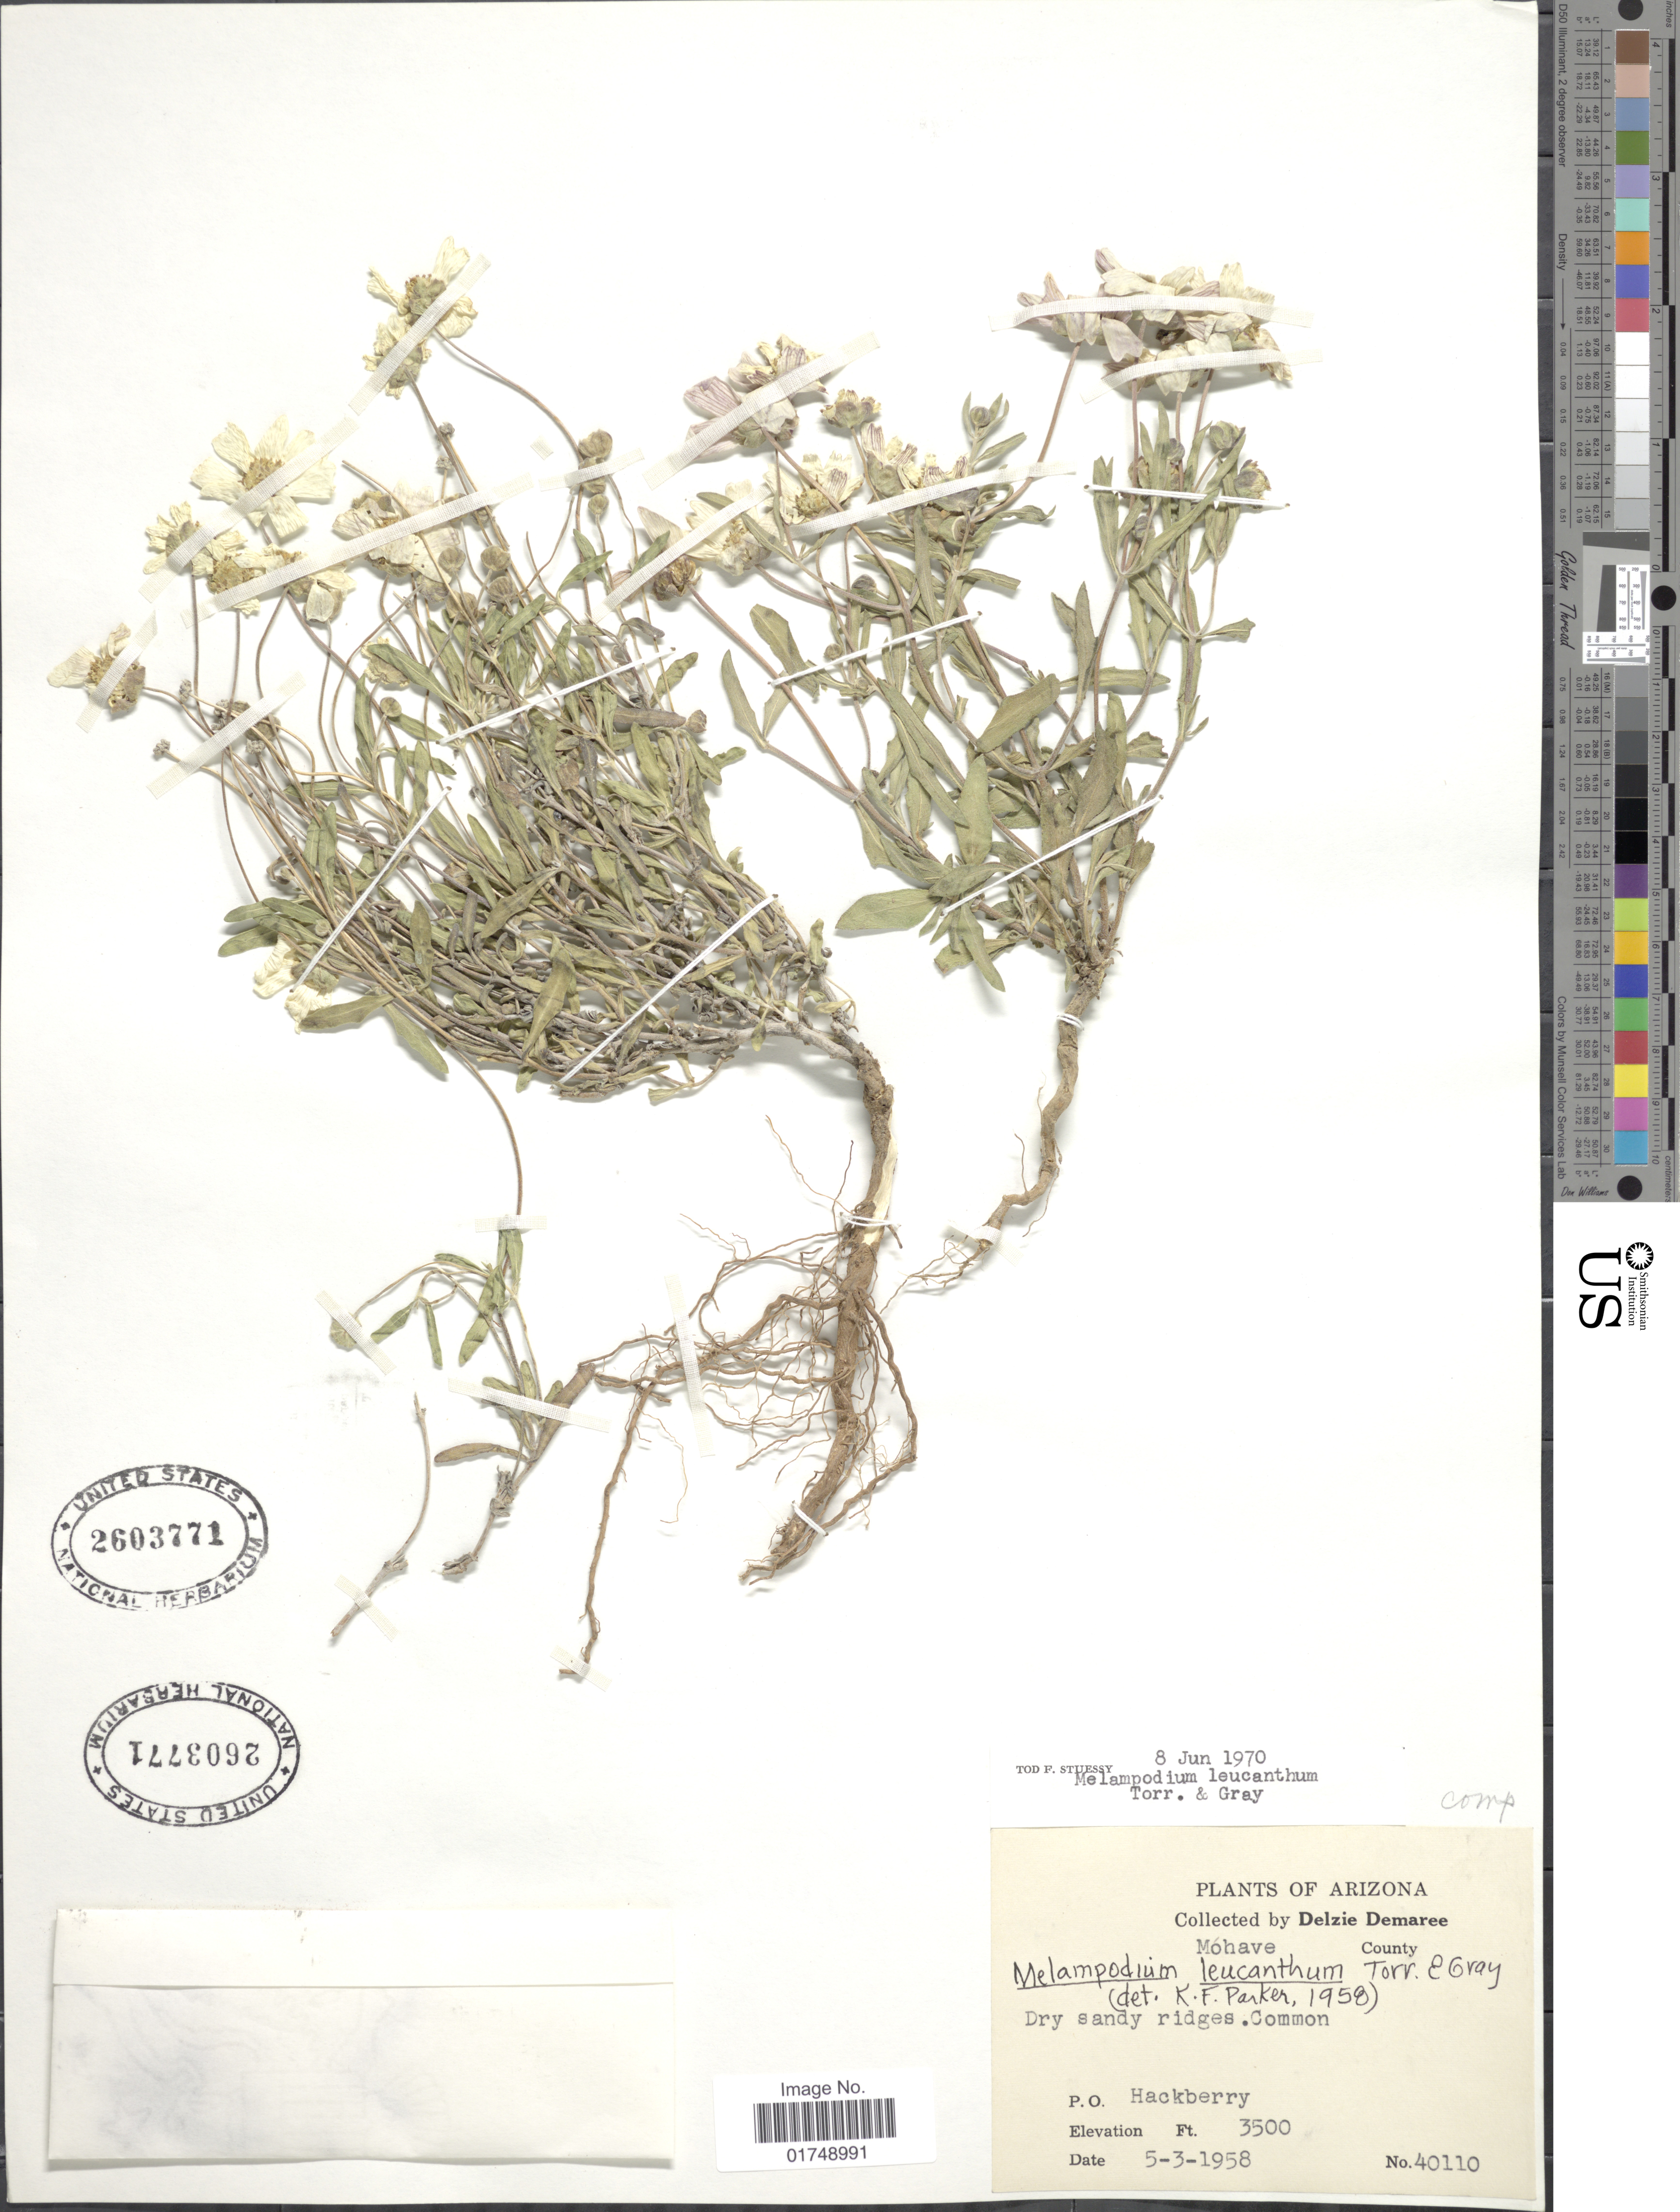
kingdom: Plantae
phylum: Tracheophyta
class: Magnoliopsida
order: Asterales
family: Asteraceae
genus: Melampodium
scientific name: Melampodium leucanthum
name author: Torr. & A. Gray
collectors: D. Demaree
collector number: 40110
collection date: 1958-03-05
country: United States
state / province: Arizona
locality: Mohave County. P.O. Hackberry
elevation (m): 1067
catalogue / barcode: US 2603771